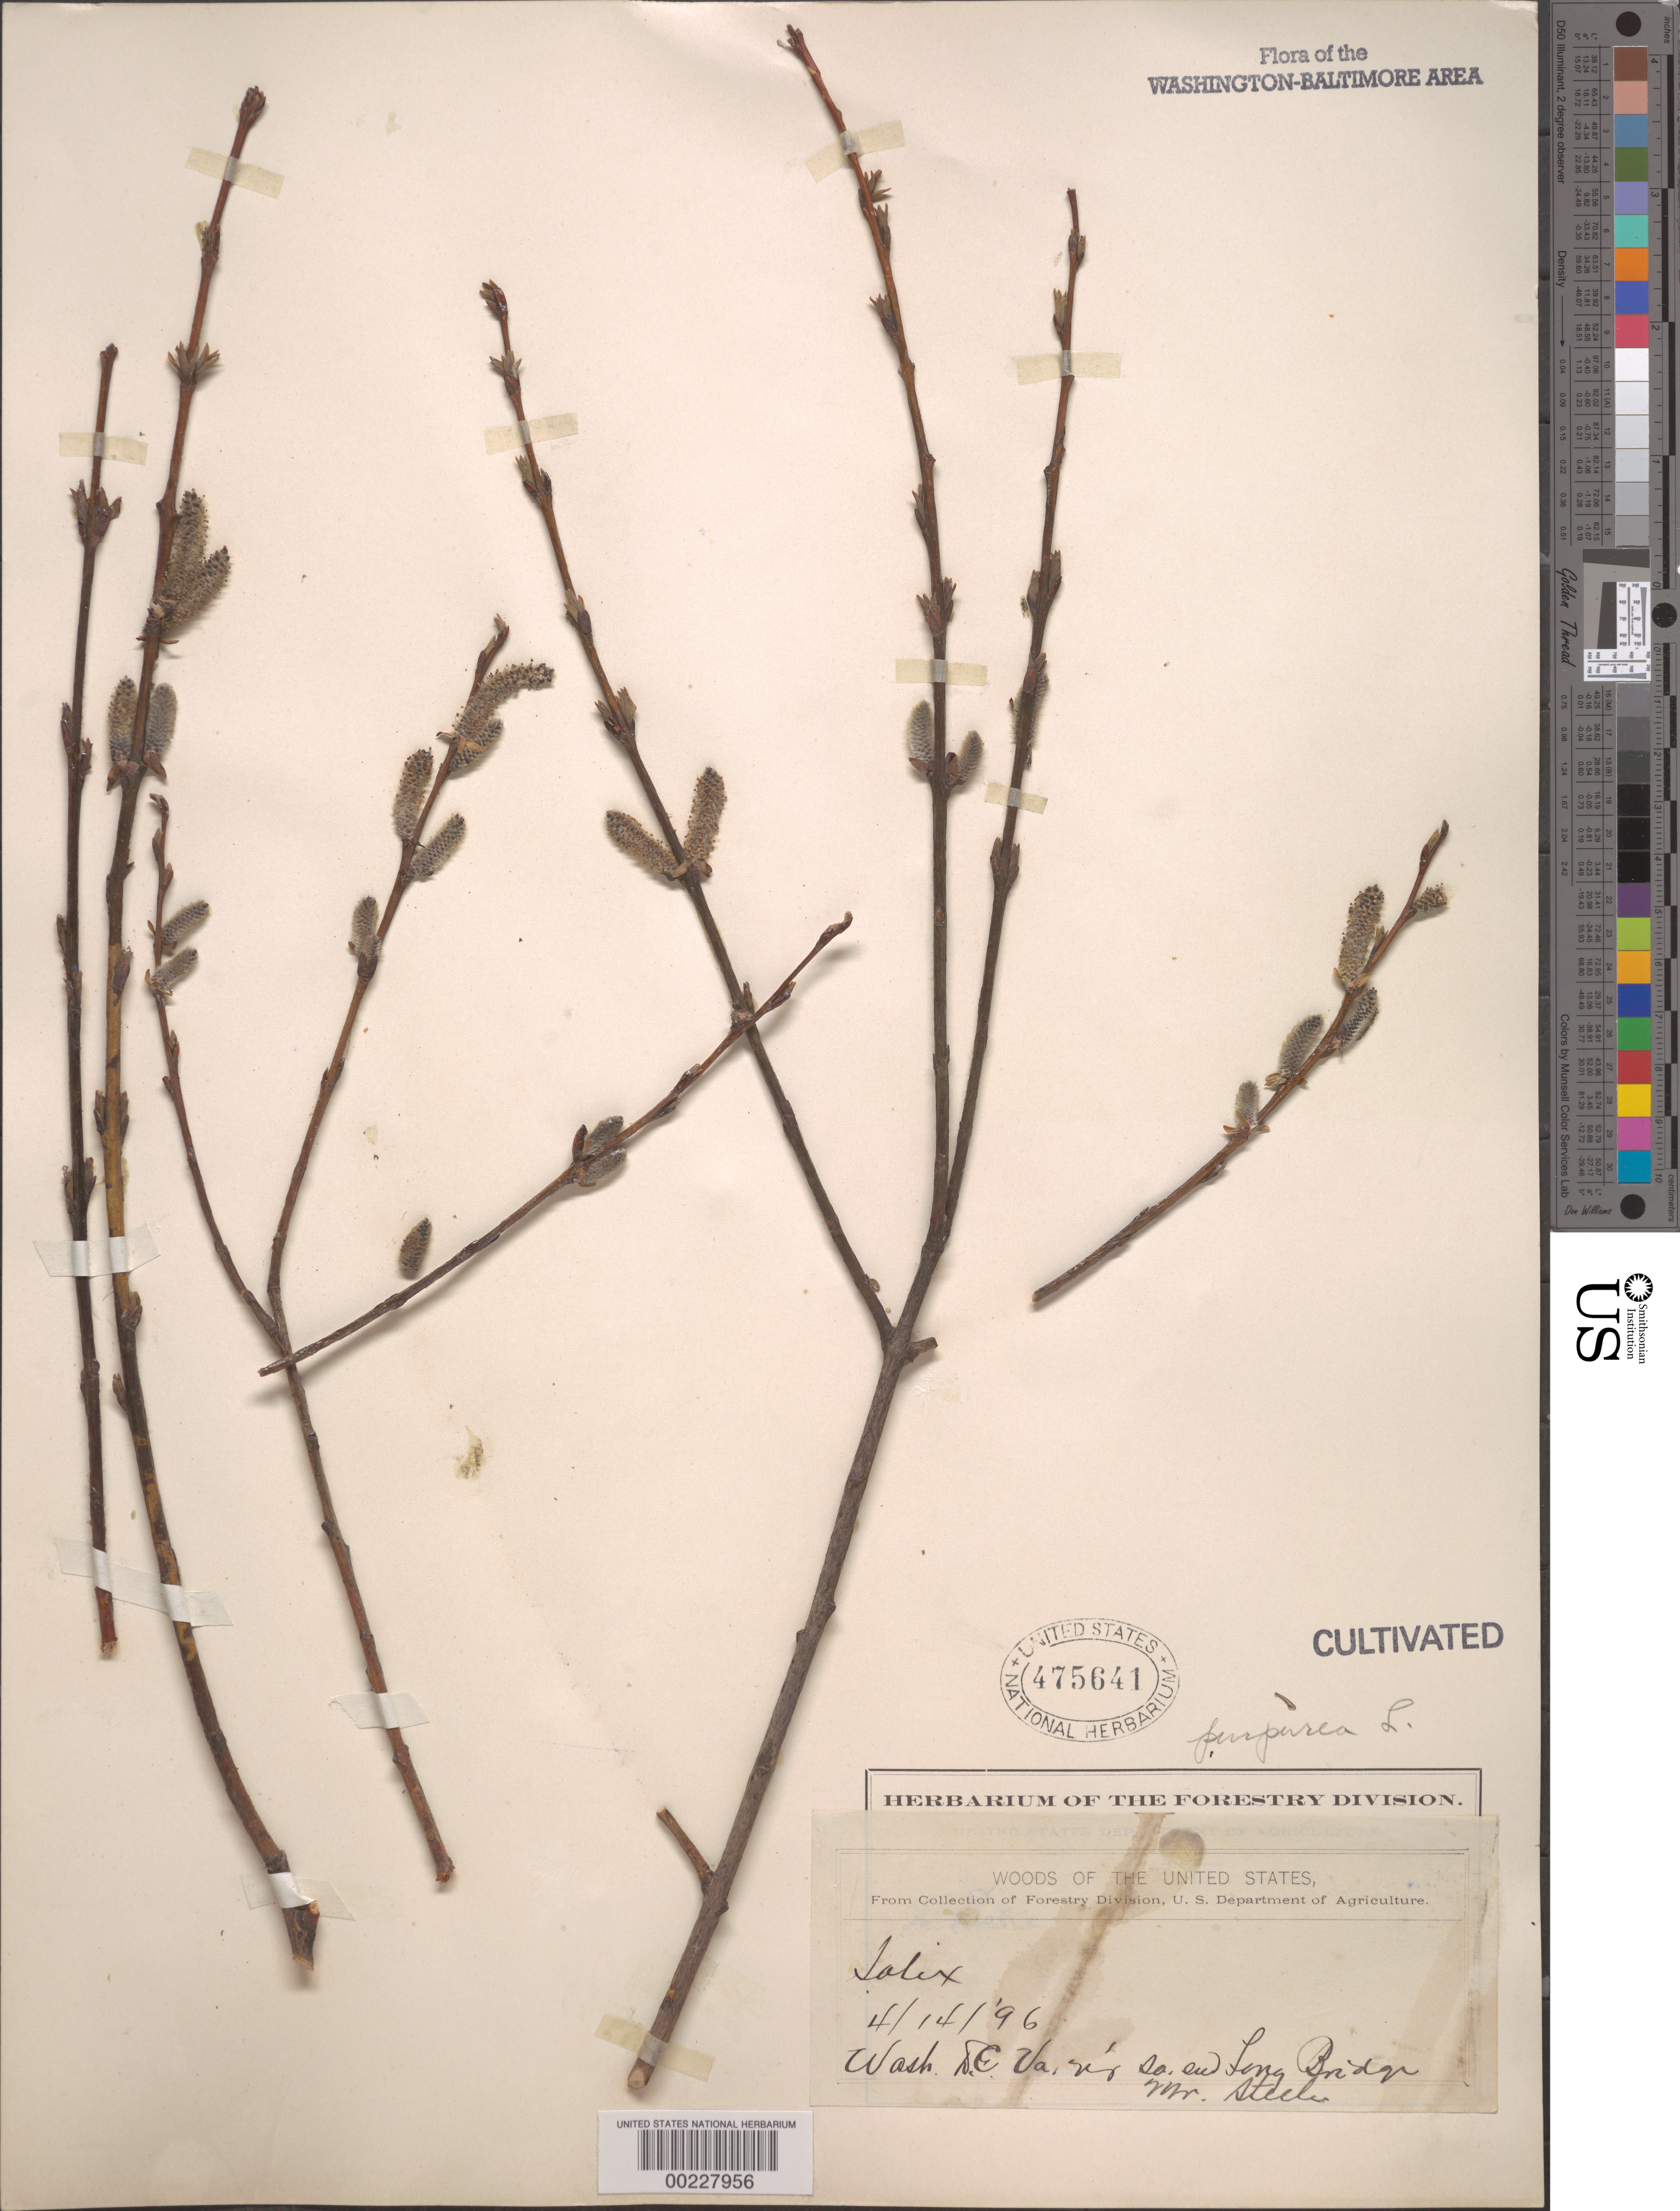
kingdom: Plantae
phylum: Tracheophyta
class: Magnoliopsida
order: Malpighiales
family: Salicaceae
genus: Salix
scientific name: Salix purpurea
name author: L.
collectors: E. Steele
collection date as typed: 14 Apr 1896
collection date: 1896-04-14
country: United States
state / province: Virginia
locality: Washington DC - Virginia, near S end Long Bridge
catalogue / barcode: US 475641